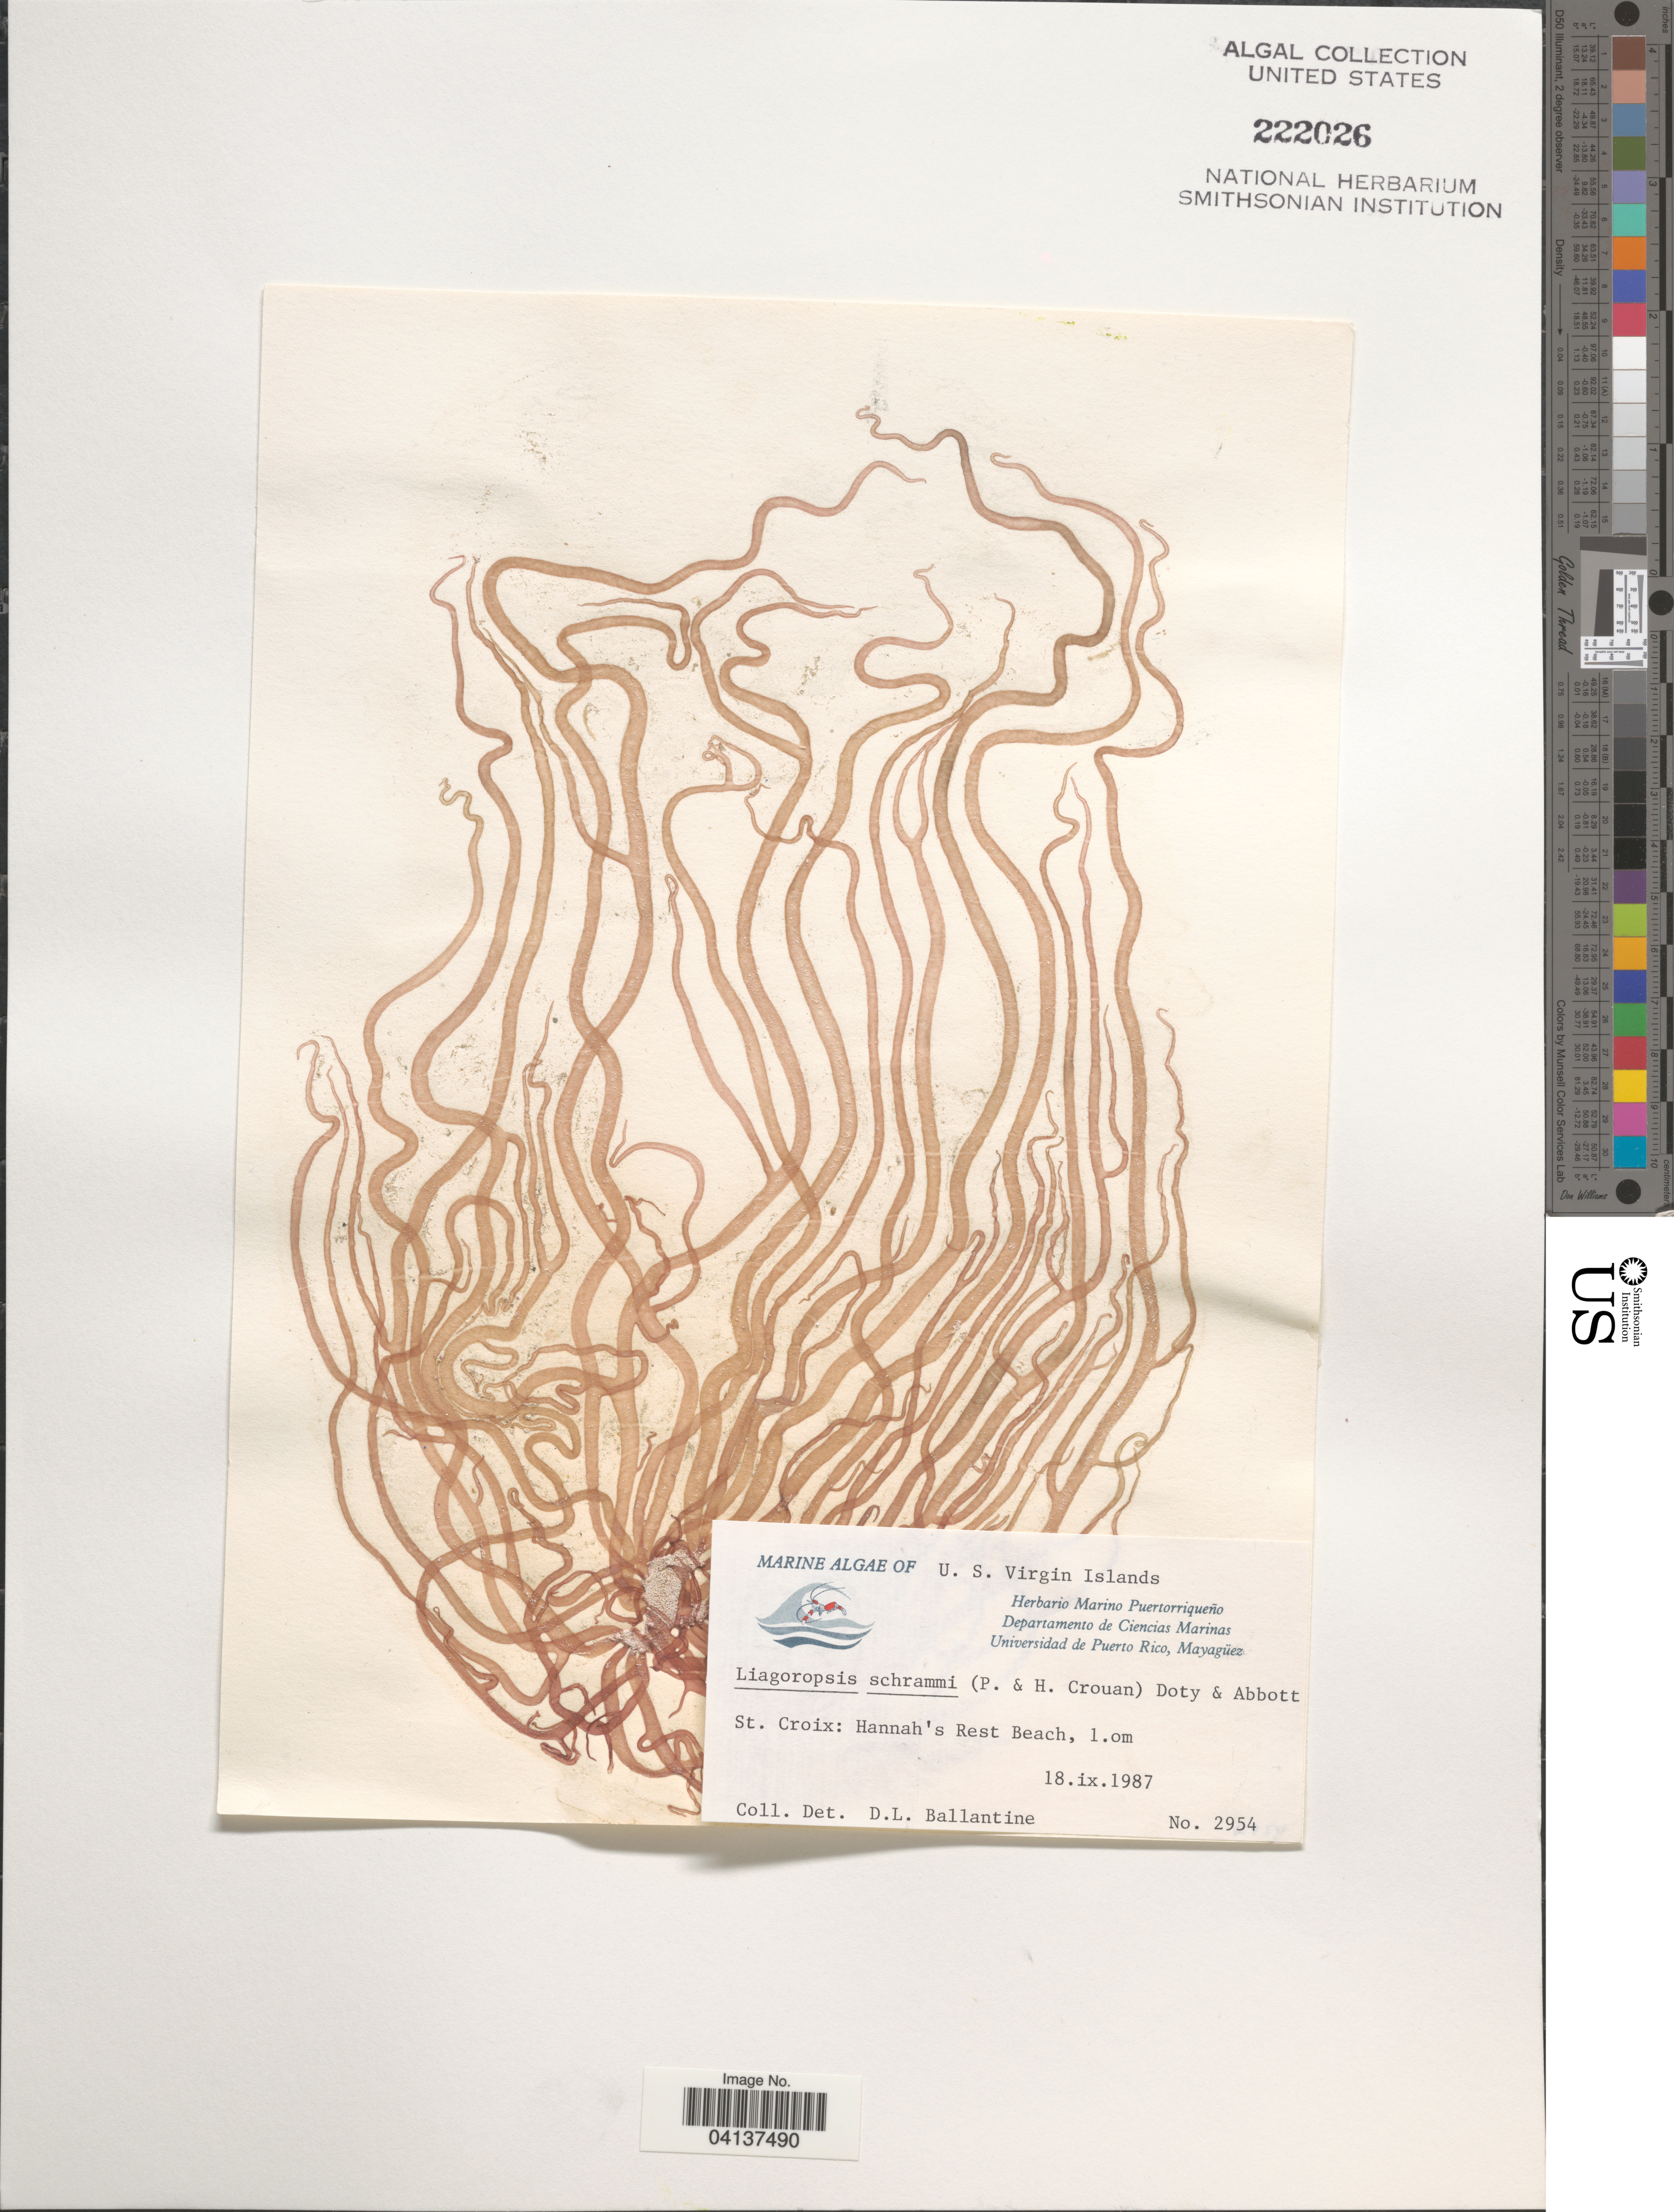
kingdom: Plantae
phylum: Rhodophyta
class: Florideophyceae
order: Nemaliales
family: Liagoraceae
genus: Liagoropsis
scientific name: Liagoropsis schrammii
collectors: D.L. Ballantine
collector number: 2954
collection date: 1987-09-18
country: U.S. Virgin Islands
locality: St. Croix: Hannah's Rest Beach.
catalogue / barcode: US 222026